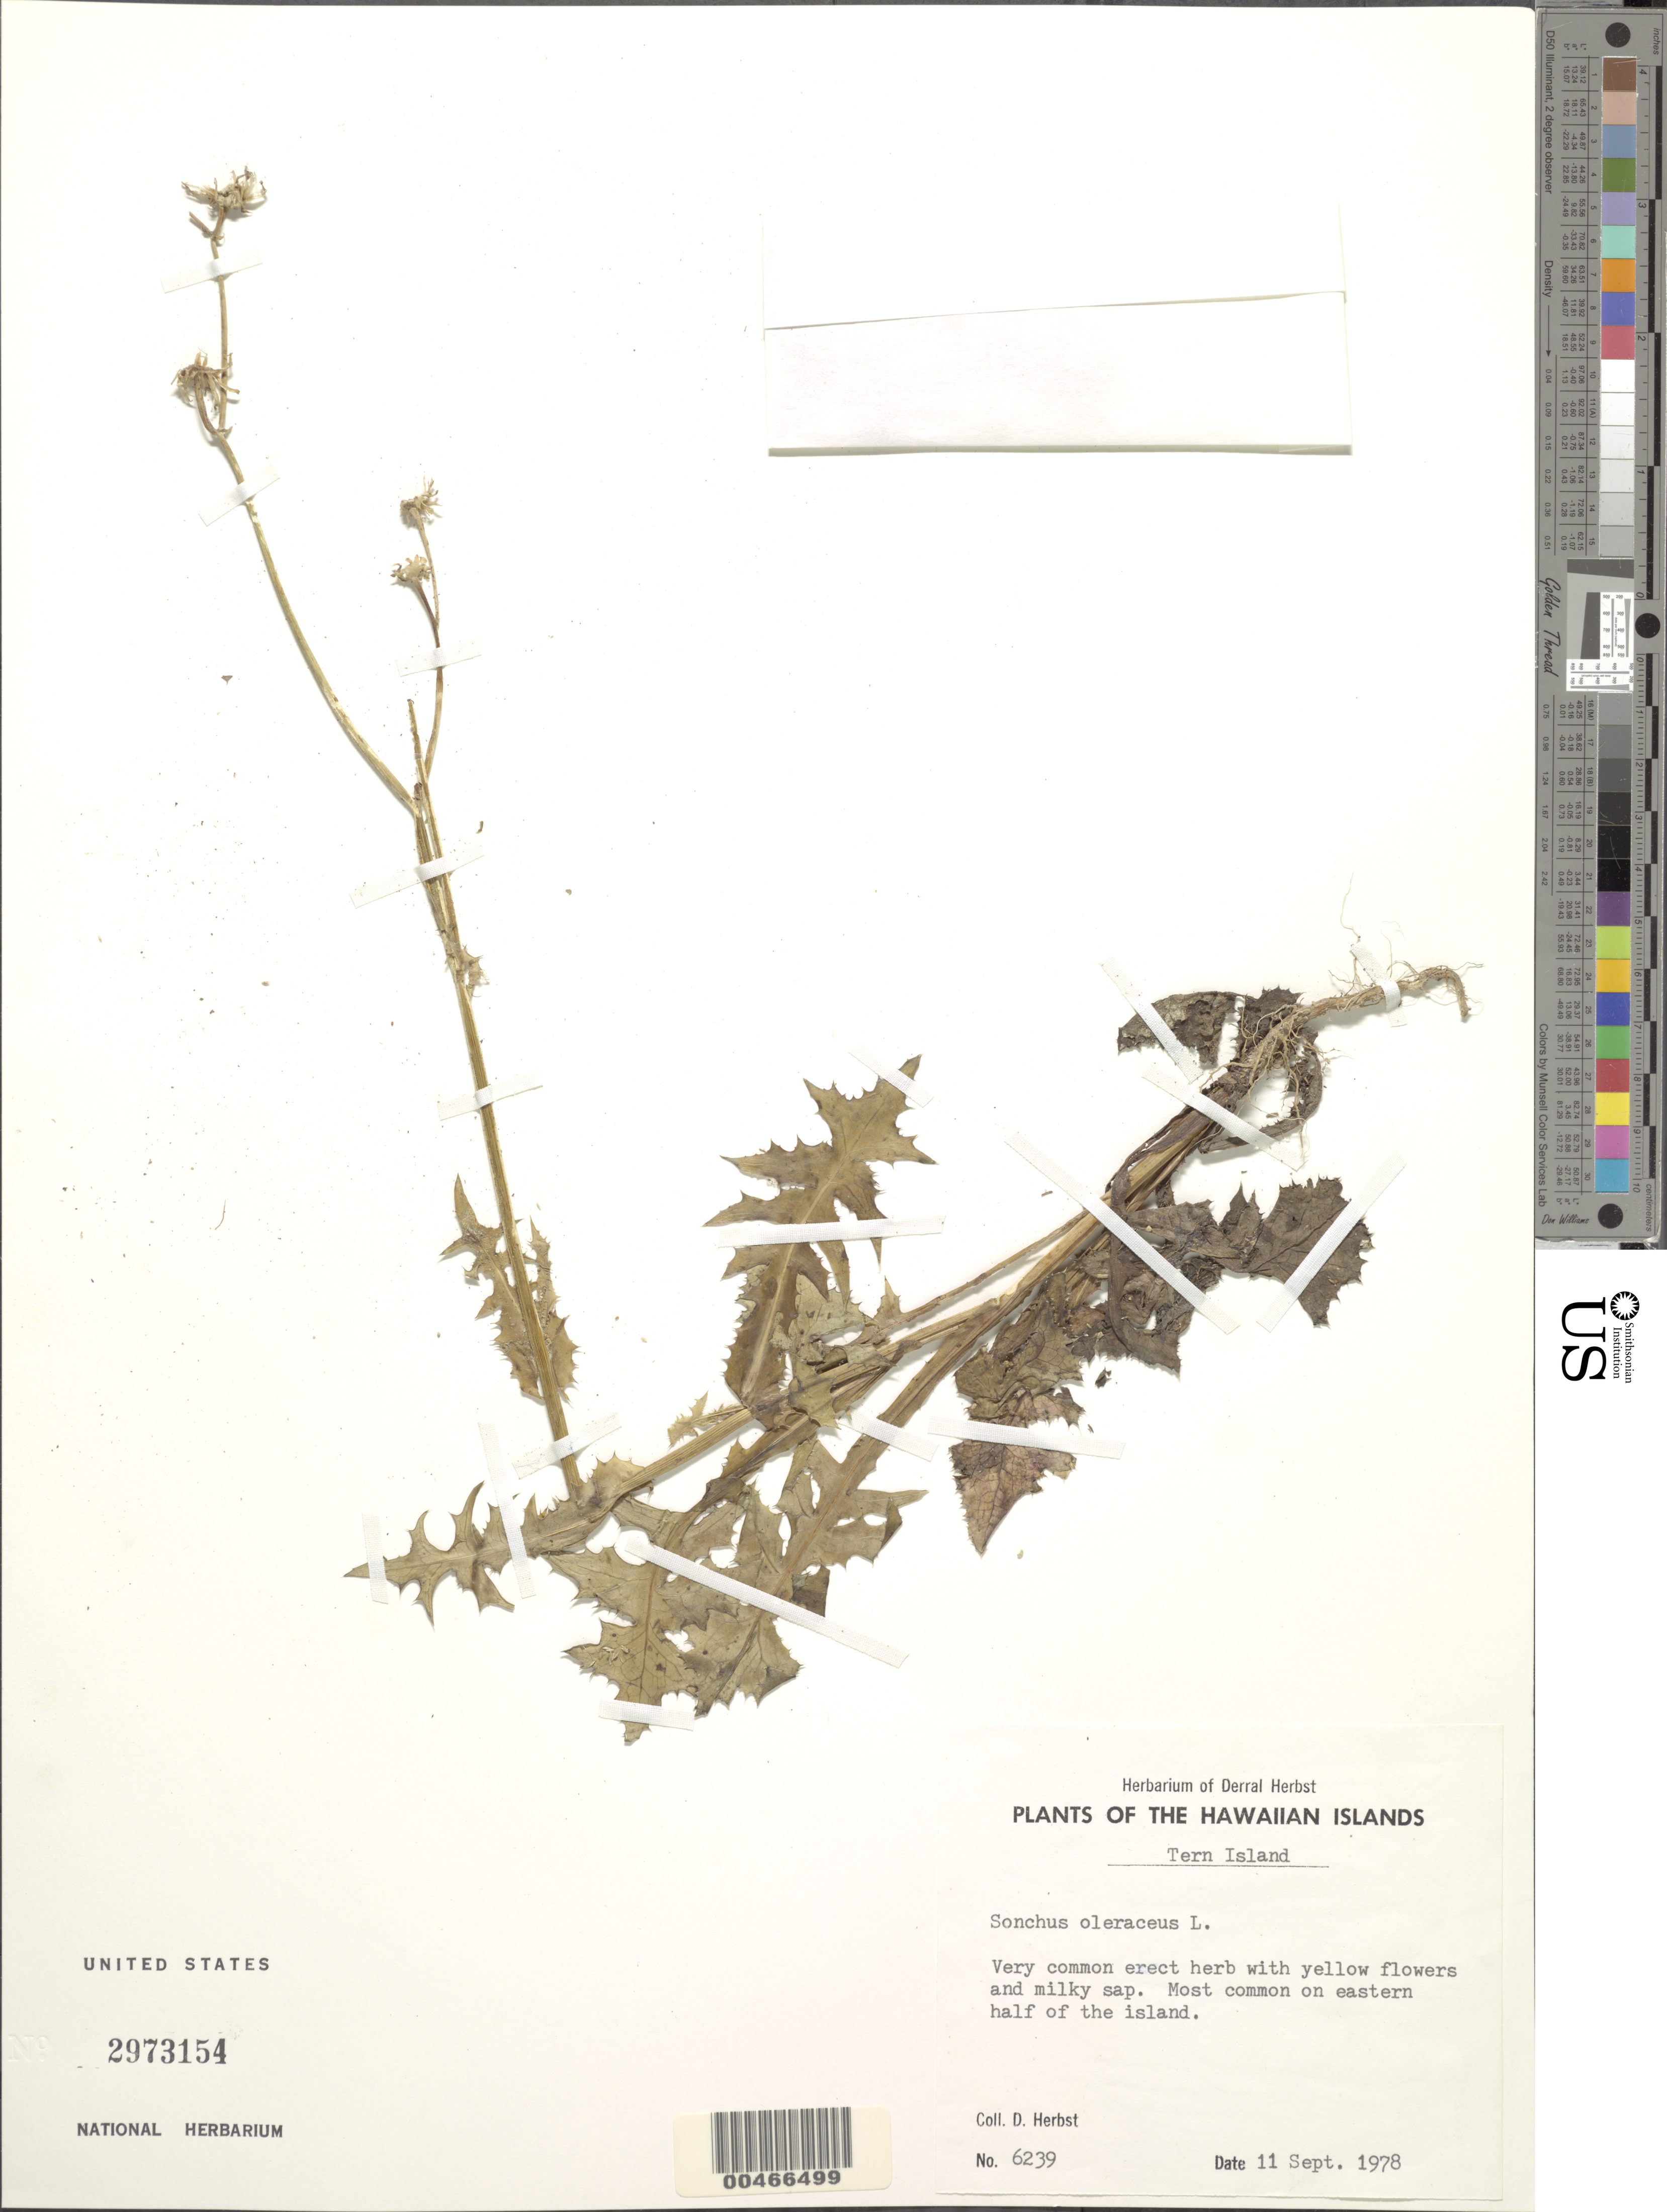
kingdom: Plantae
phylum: Tracheophyta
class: Magnoliopsida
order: Asterales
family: Asteraceae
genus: Sonchus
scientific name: Sonchus oleraceus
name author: L.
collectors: D. R. Herbst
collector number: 6239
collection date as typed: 11 Sep 1978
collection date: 1978-09-11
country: United States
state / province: Hawaii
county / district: Honolulu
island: French Frigate Shoals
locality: Tern Islet, on eastern half of island.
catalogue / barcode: US 2973154